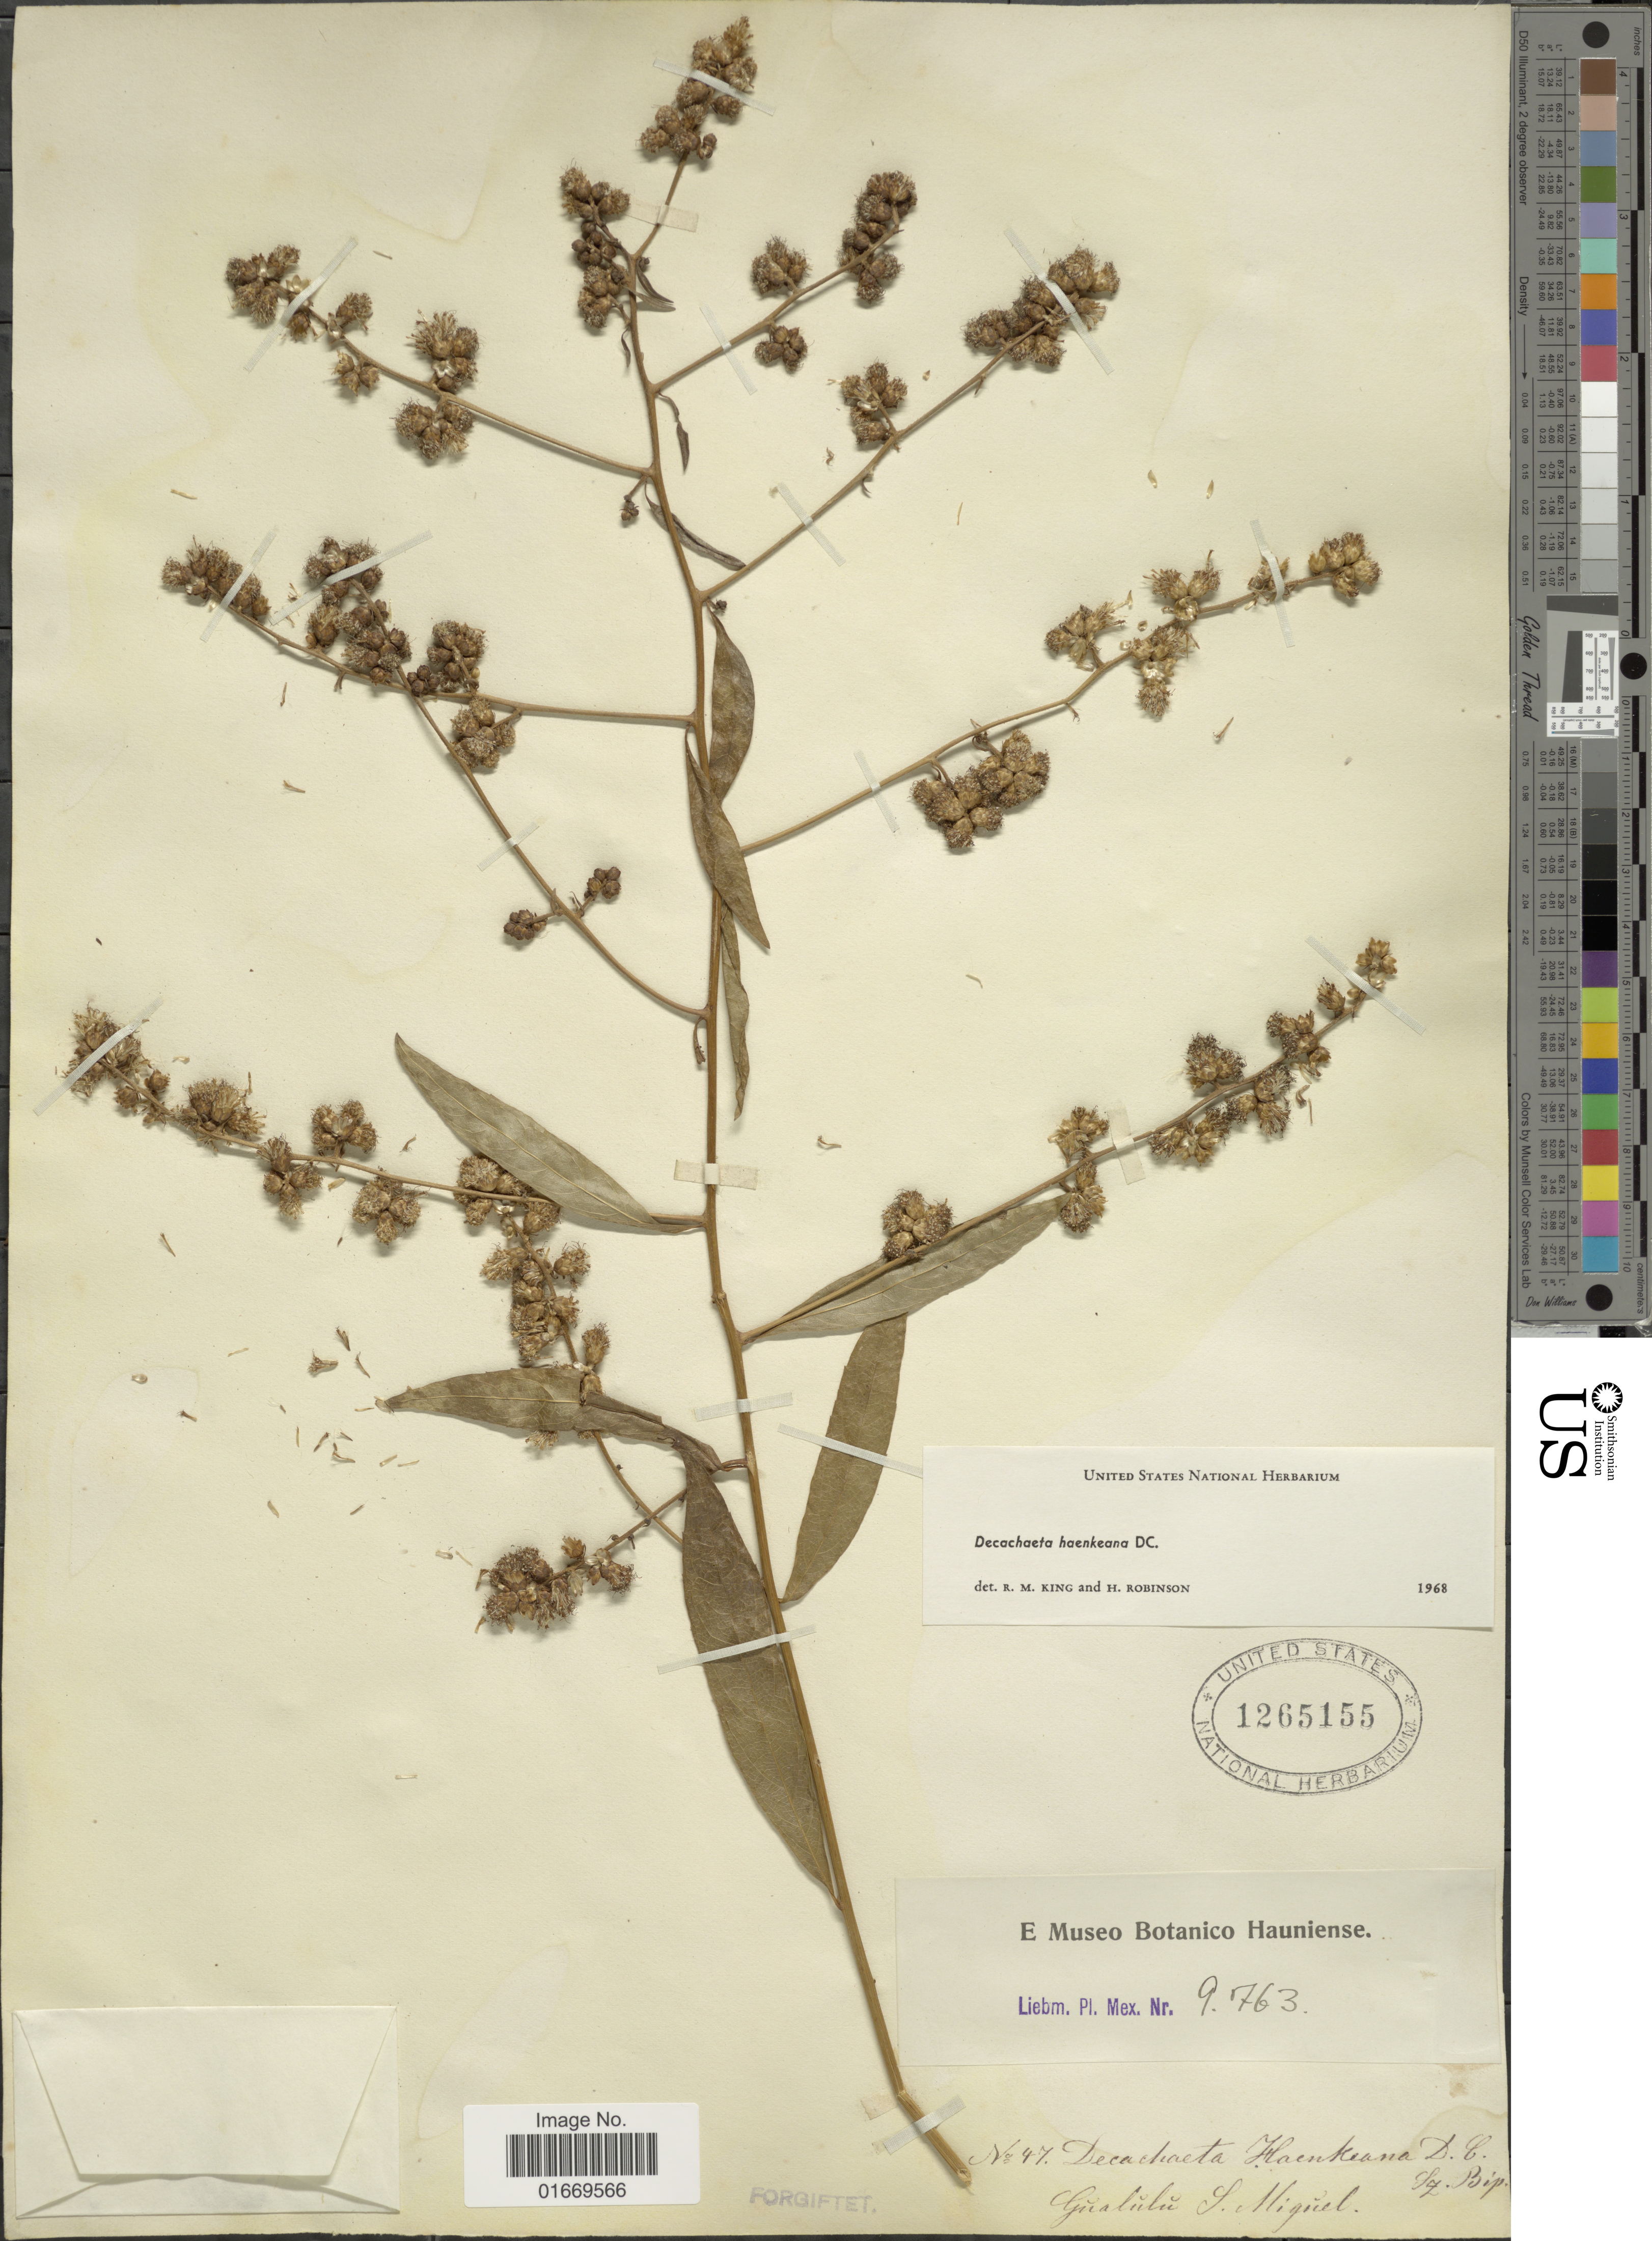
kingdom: Plantae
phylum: Tracheophyta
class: Magnoliopsida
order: Asterales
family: Asteraceae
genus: Decachaeta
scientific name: Decachaeta haenkeana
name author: DC.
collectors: C. H. Schultz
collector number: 47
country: Mexico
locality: Güalülü S. Miguel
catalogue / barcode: US 1265155